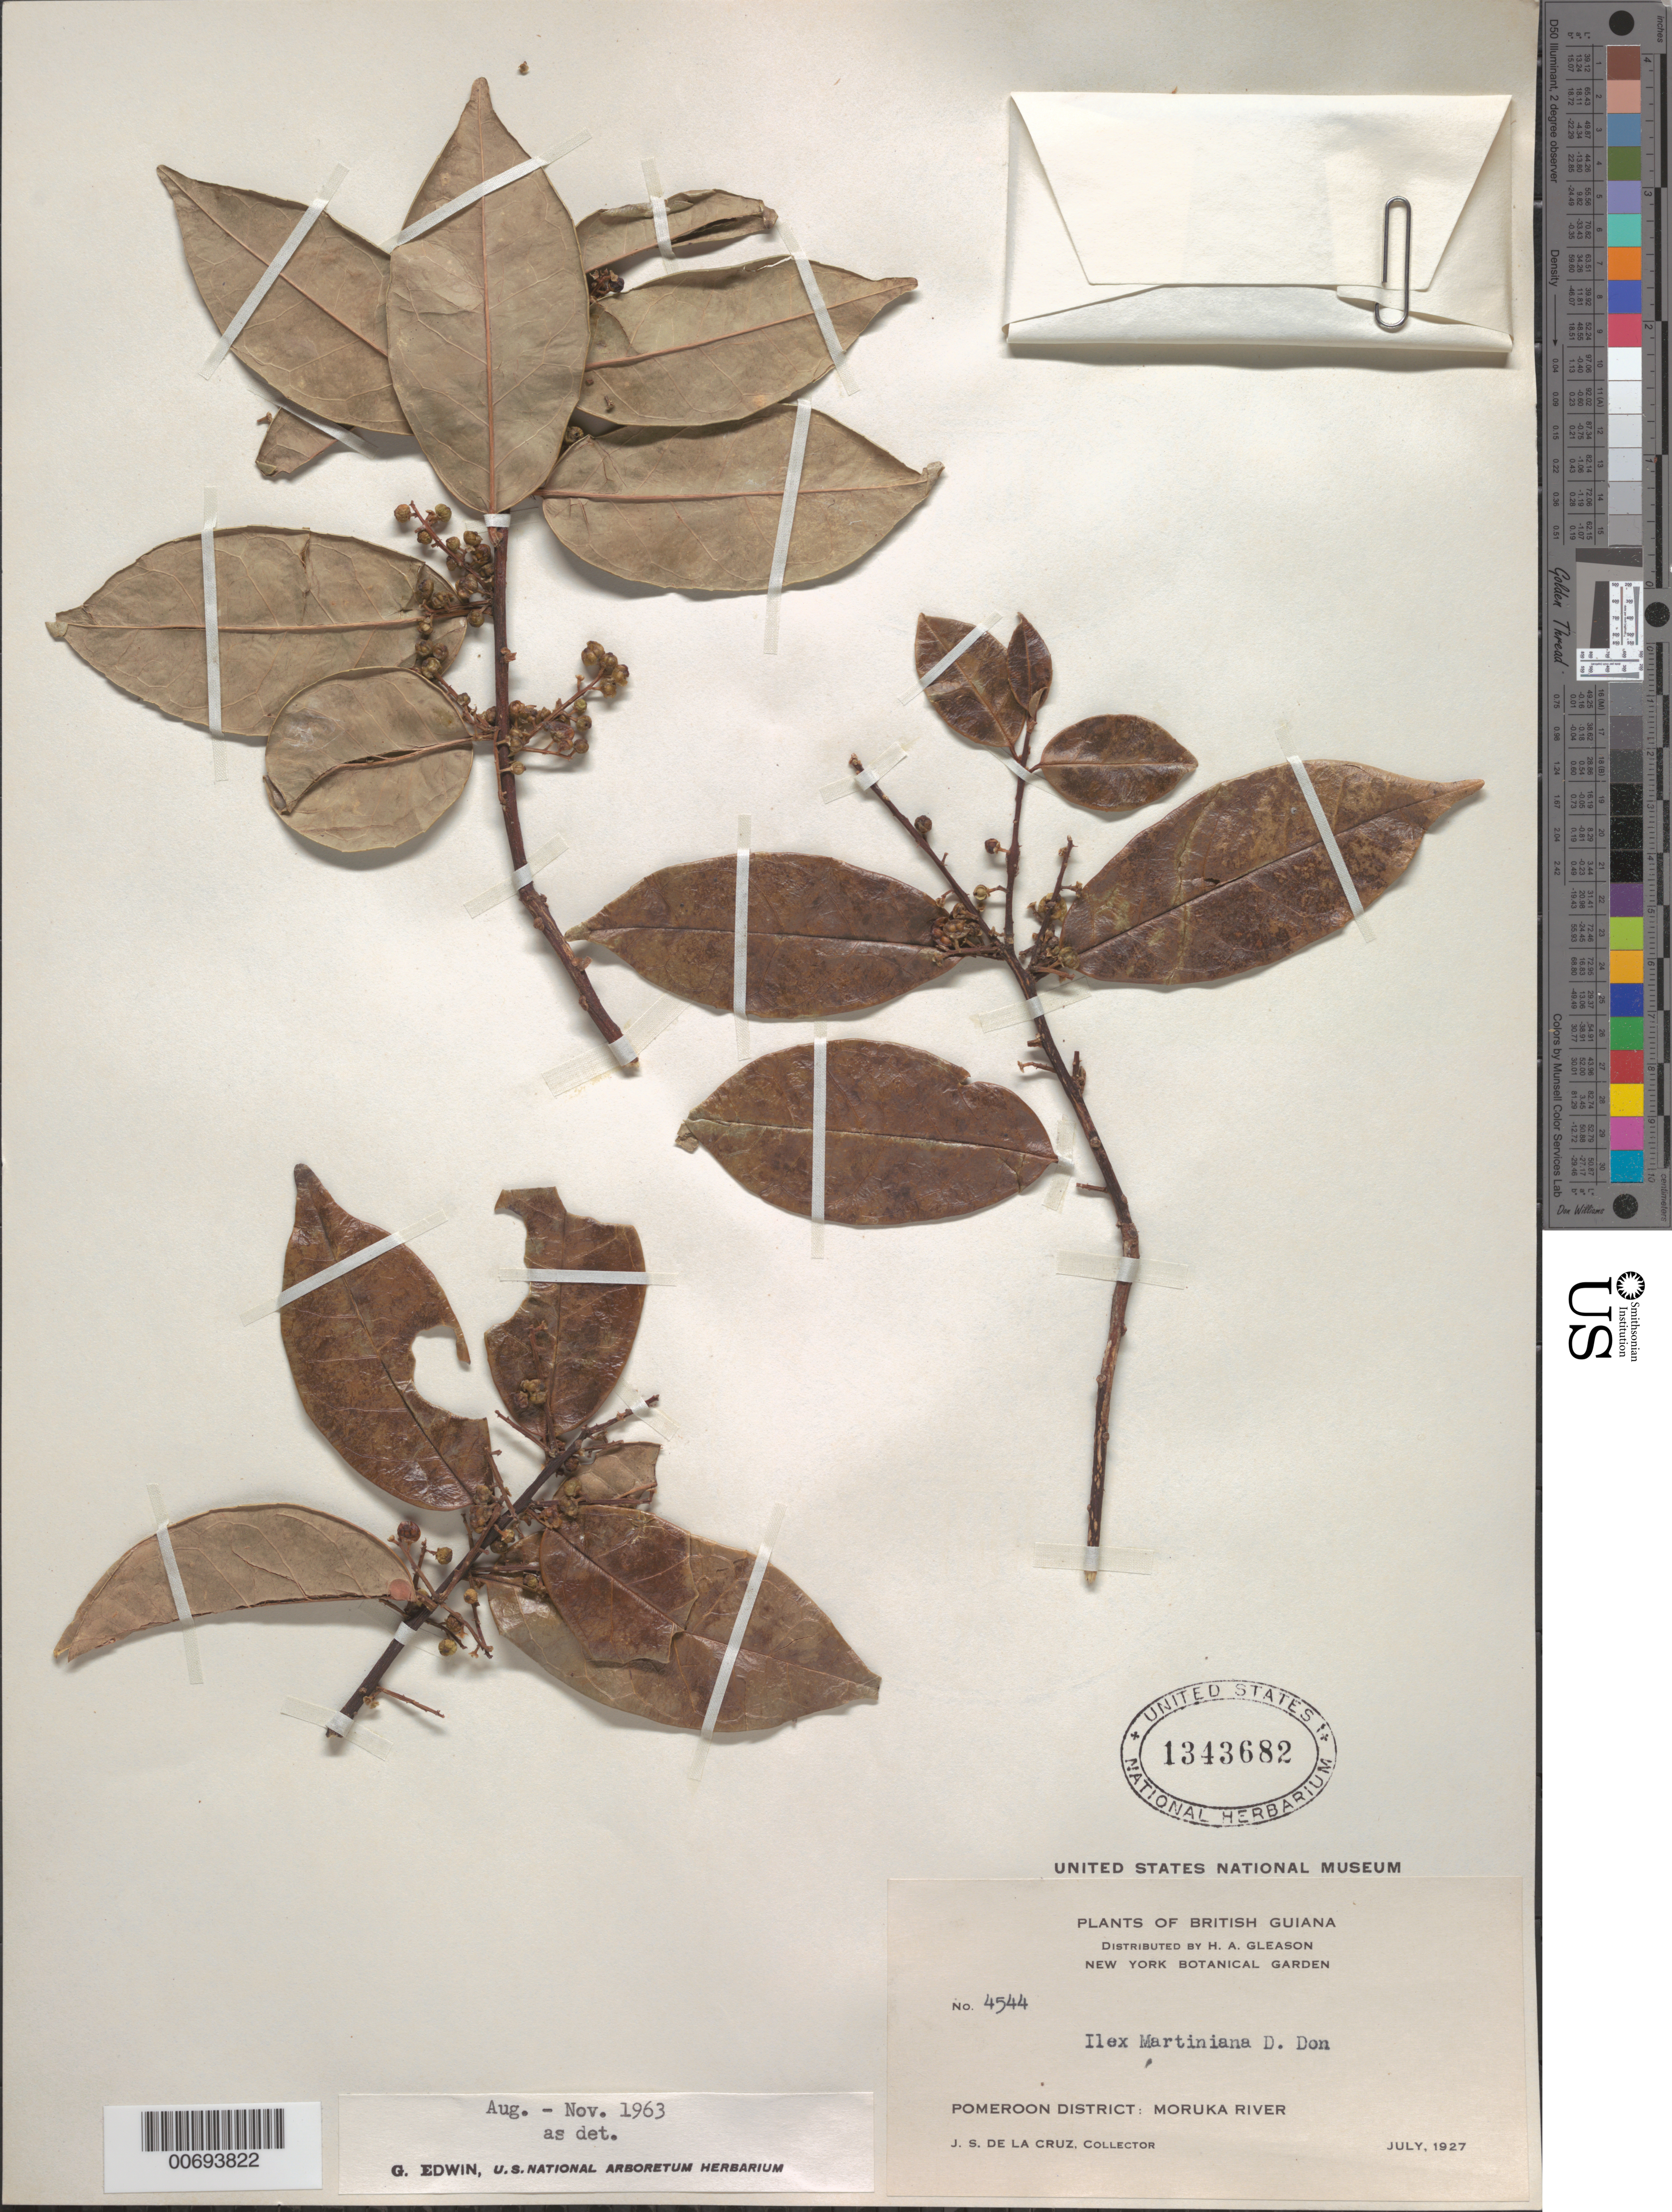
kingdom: Plantae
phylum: Tracheophyta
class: Magnoliopsida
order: Aquifoliales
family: Aquifoliaceae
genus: Ilex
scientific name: Ilex martiniana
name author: D. Don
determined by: Edwin, G.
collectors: J. S. de la Cruz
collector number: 4544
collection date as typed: Jul-27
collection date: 1927-07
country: Guyana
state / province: Barima-Waini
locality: Moruka R., Pomeroon Dist.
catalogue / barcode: US 1343682